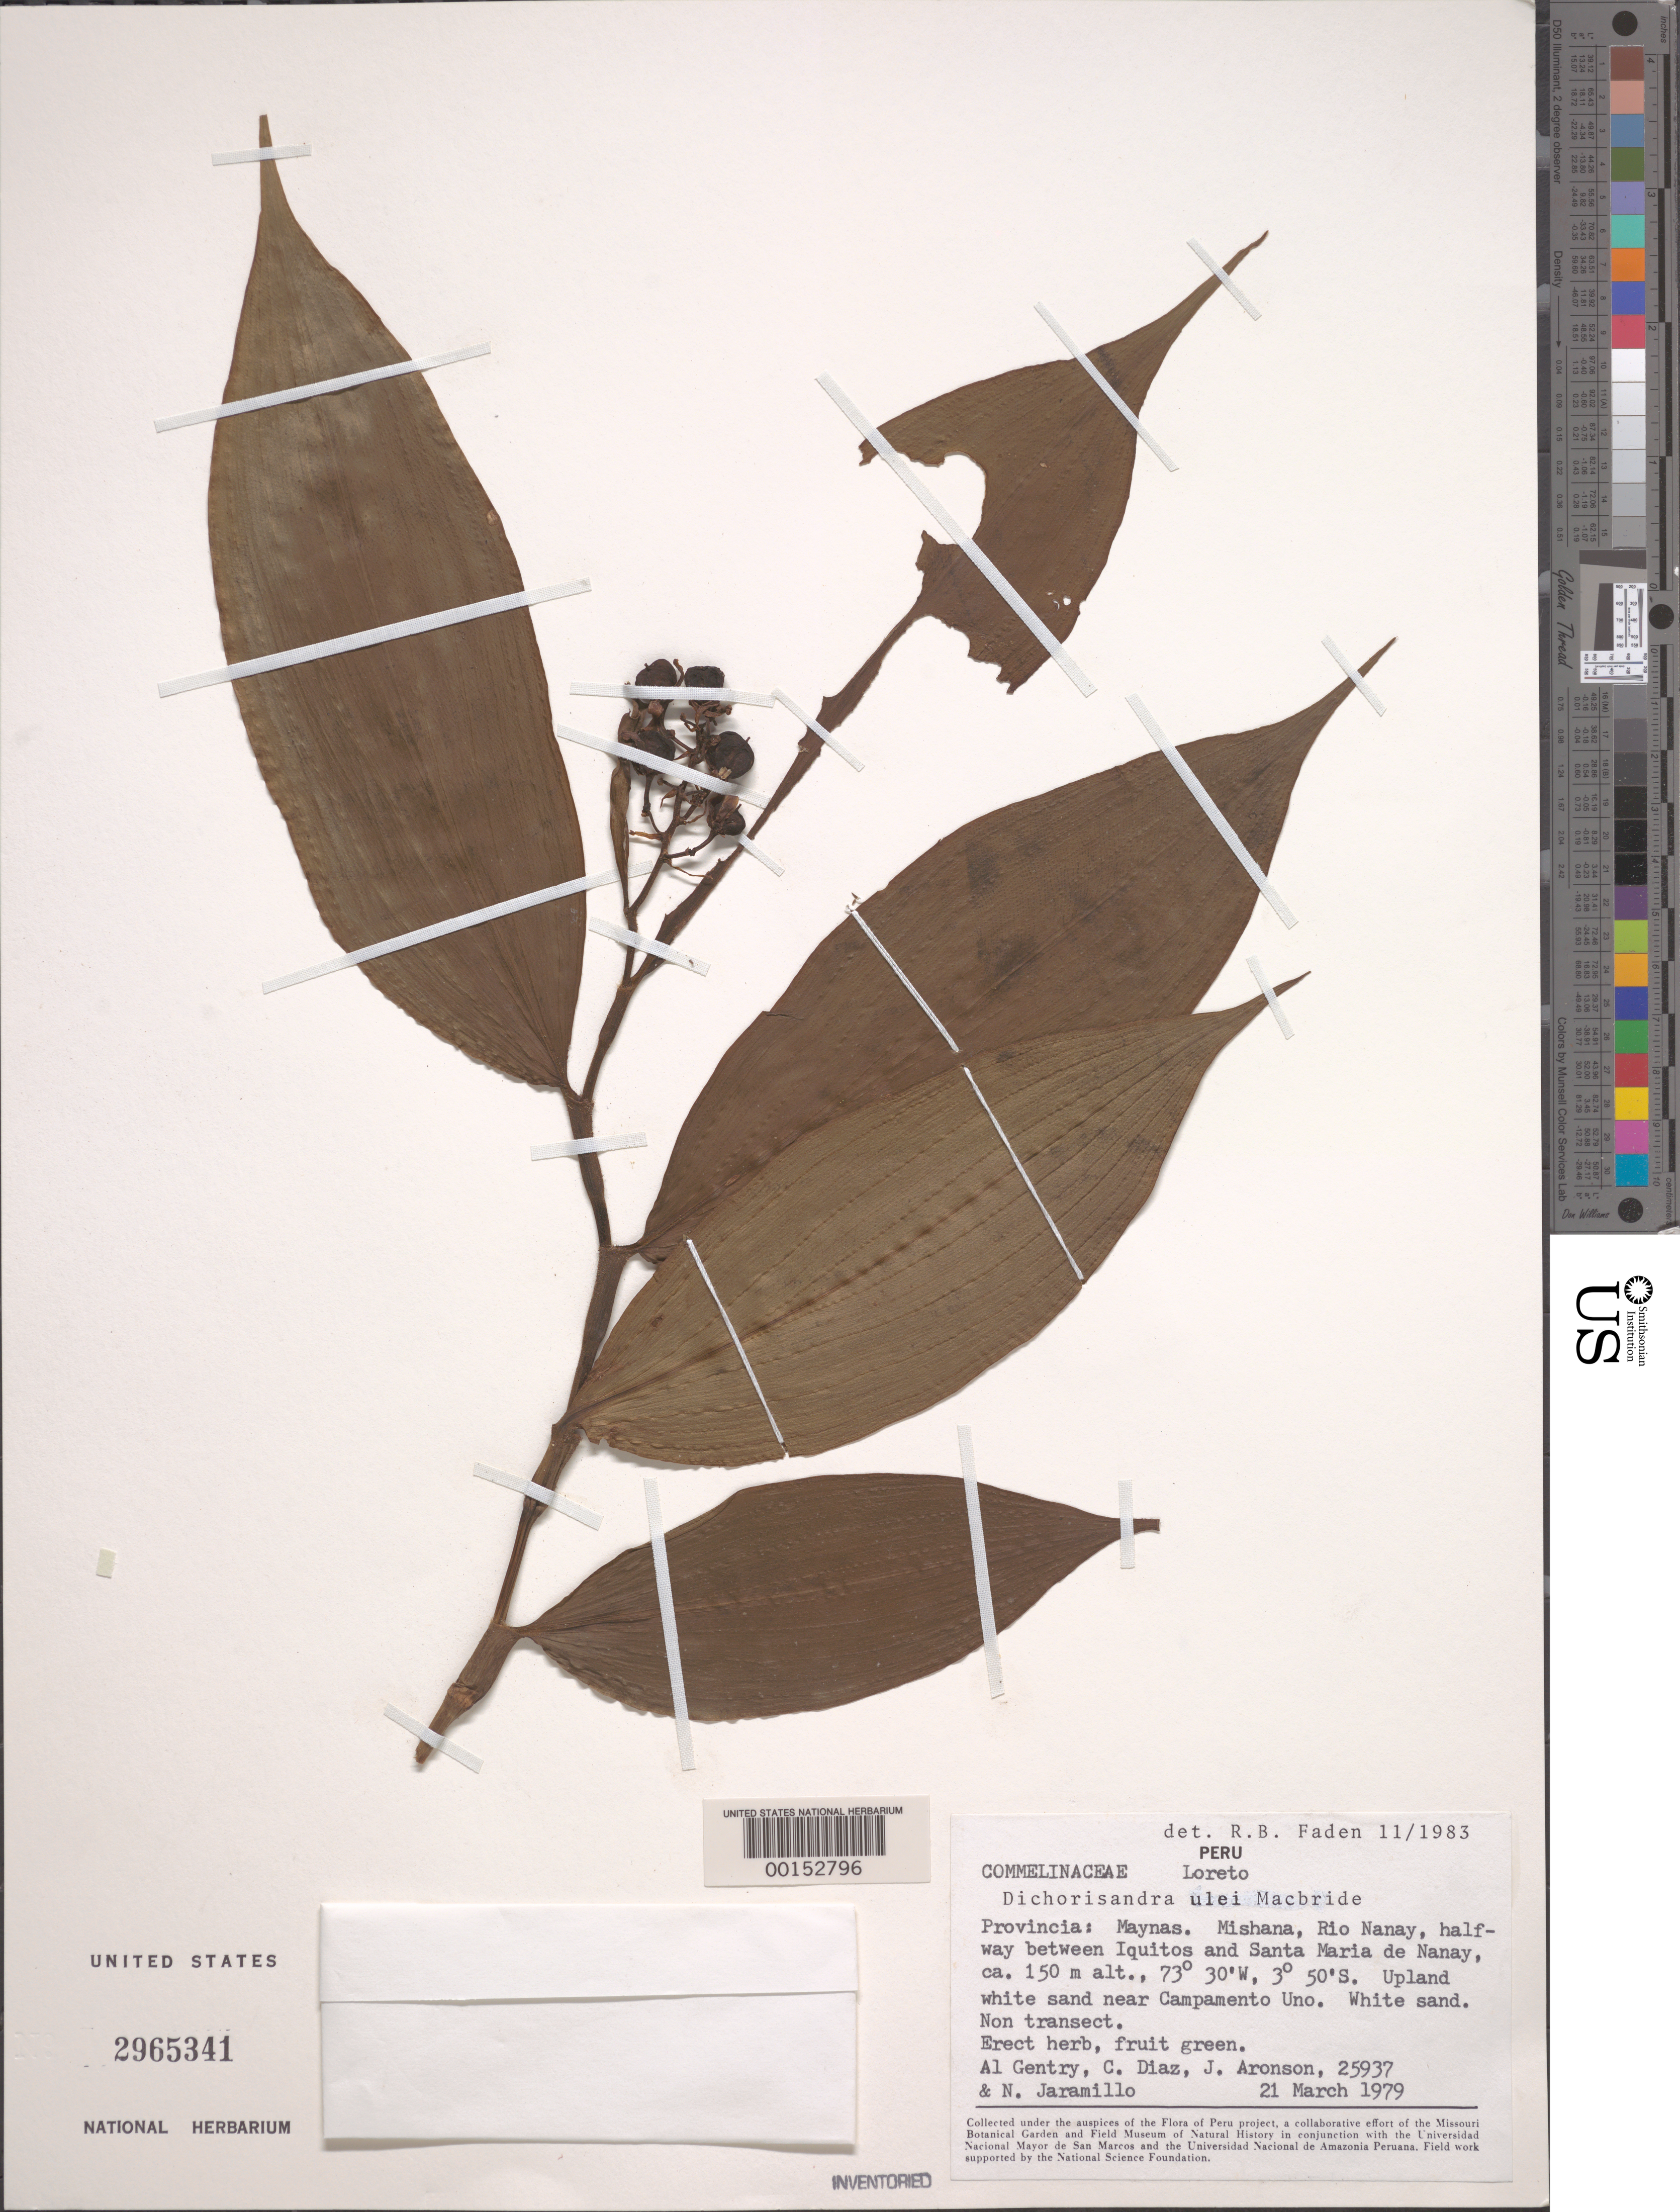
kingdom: Plantae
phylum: Tracheophyta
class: Liliopsida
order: Commelinales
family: Commelinaceae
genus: Dichorisandra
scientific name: Dichorisandra ulei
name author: J.F. Macbr.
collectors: A. H. Gentry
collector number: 25937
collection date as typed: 21 Mar 1979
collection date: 1979-03-21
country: Peru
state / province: Loreto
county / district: Maynas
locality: Mishana, rio nanay, between iquitos and santa maria de nanay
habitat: White sand, upland area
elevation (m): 150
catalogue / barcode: US 2965341